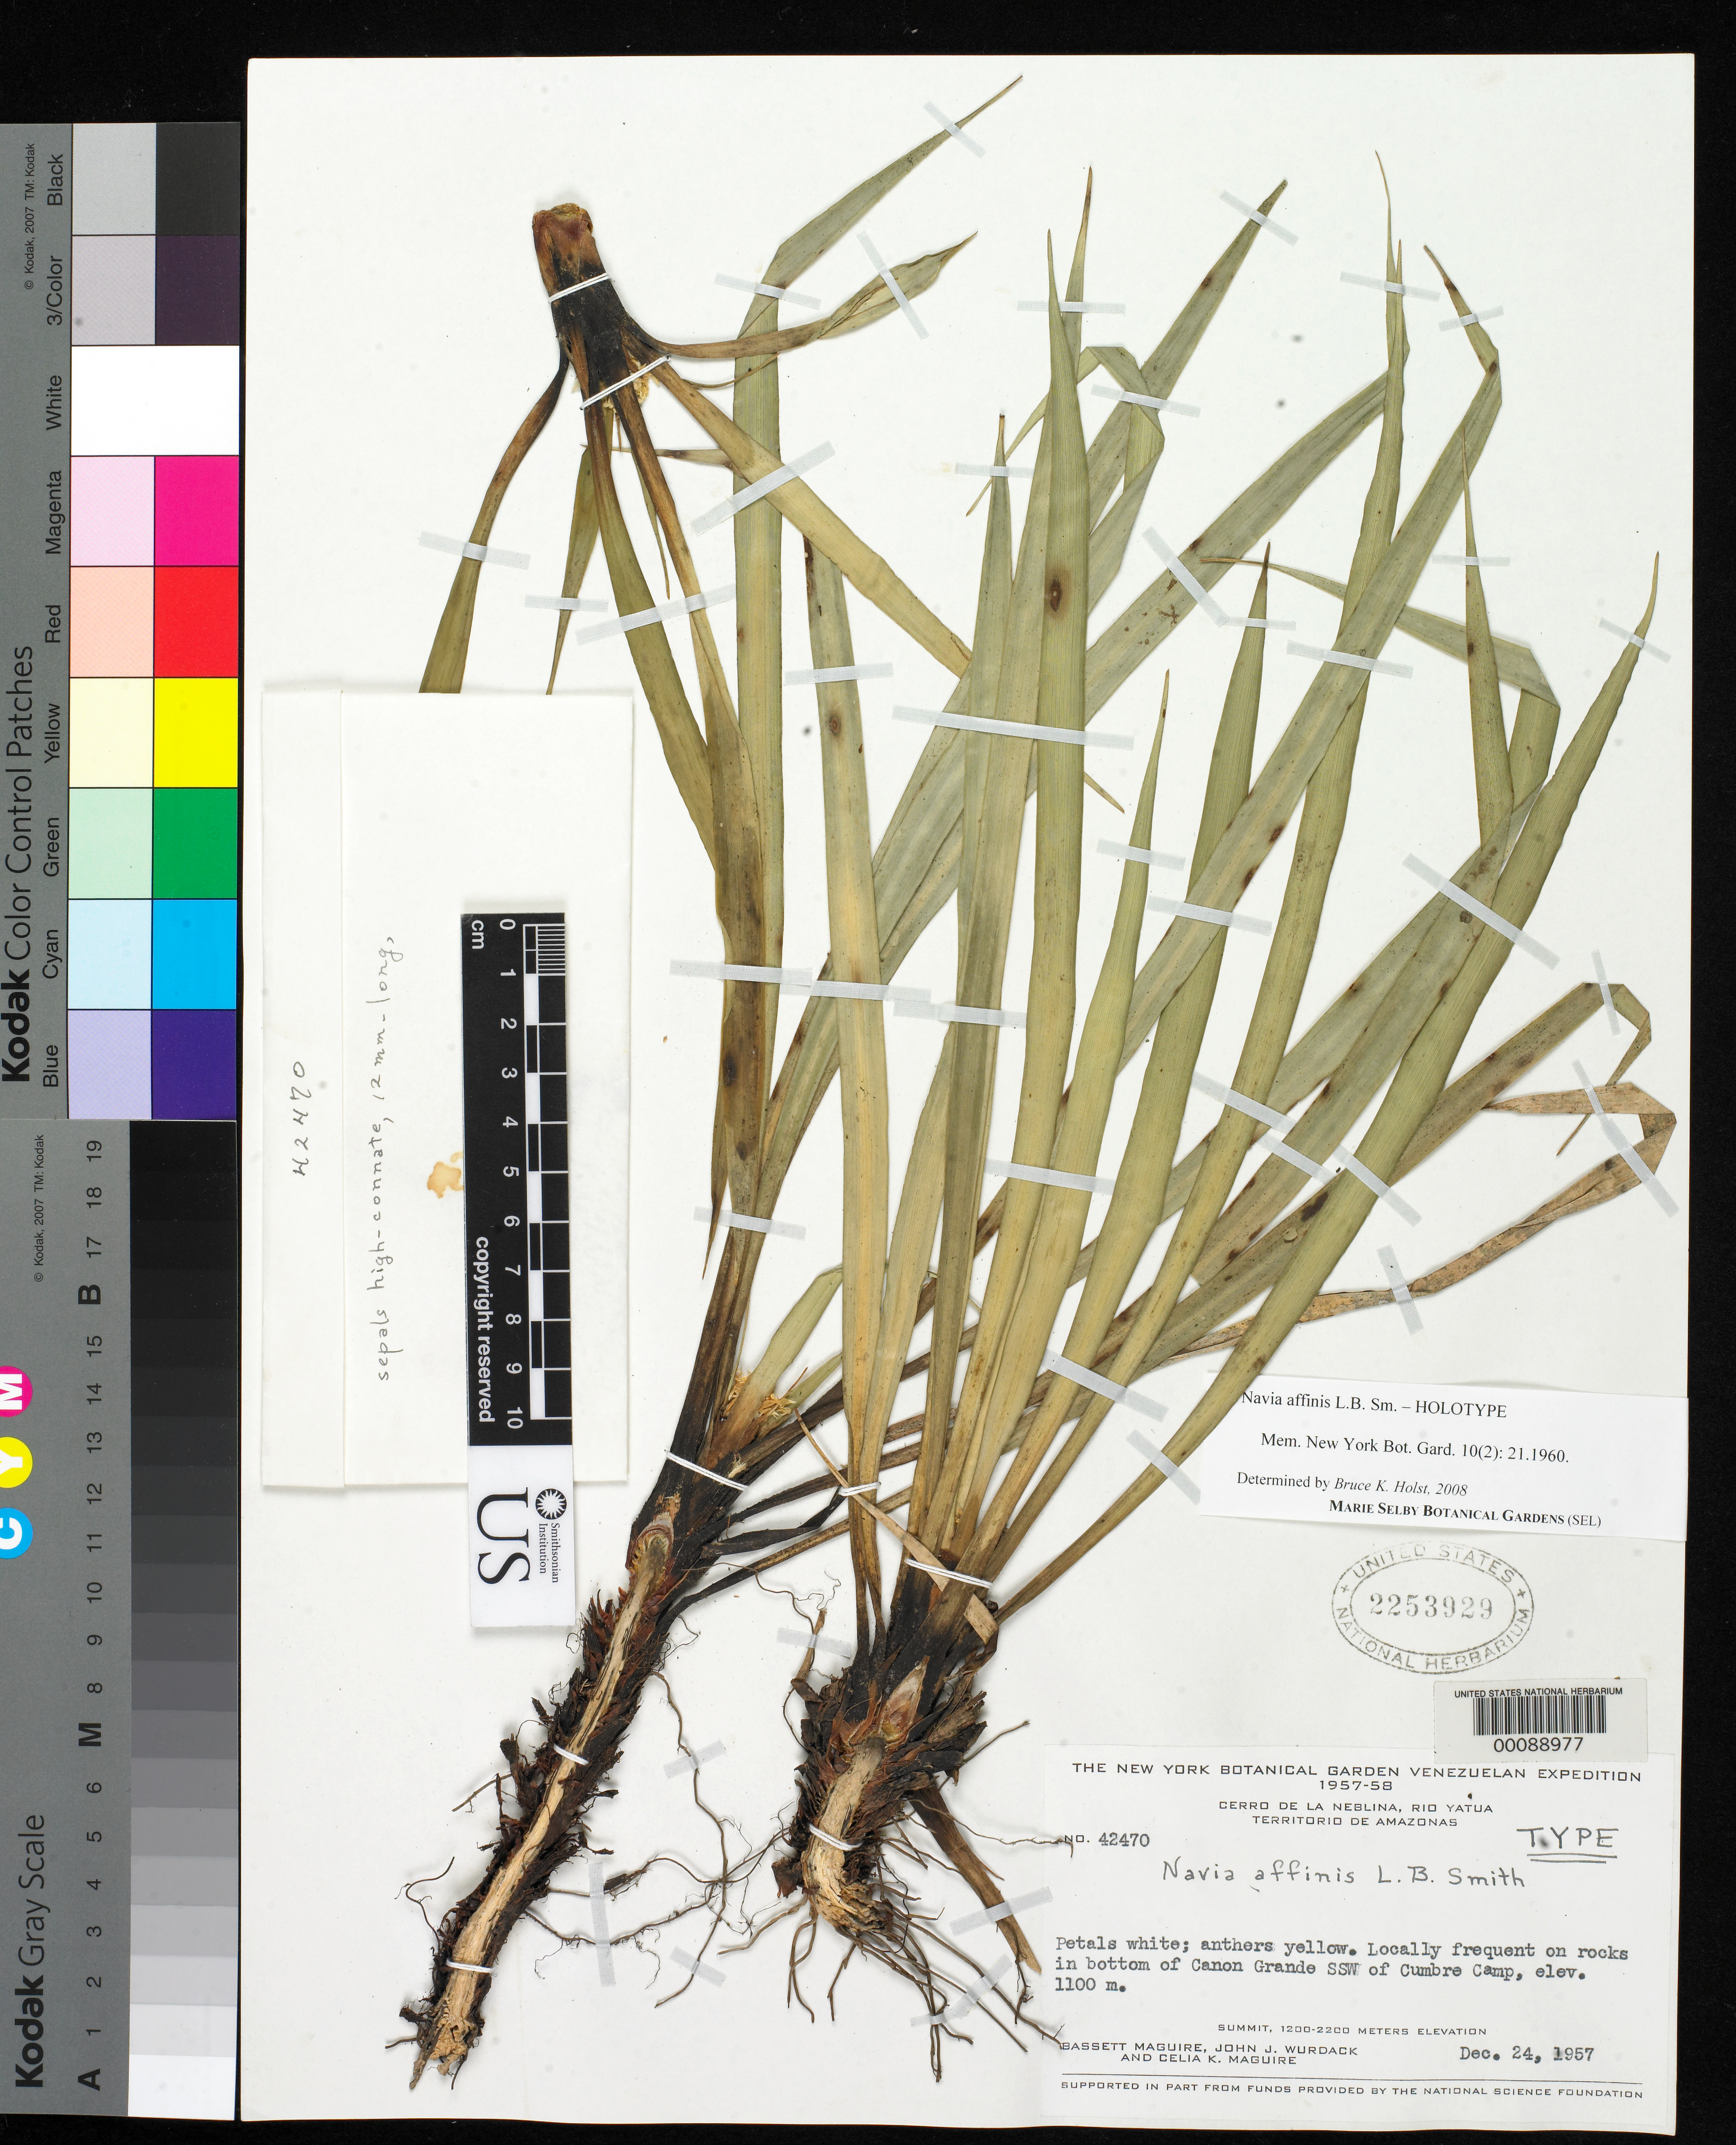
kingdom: Plantae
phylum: Tracheophyta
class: Liliopsida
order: Poales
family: Bromeliaceae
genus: Navia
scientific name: Navia affinis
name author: L.B. Sm.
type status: Holotype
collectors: B. Maguire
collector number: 42470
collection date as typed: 24 Dec 1957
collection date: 1957-12-24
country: Venezuela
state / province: Amazonas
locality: Cerro de La Neblina, Rio Yatua, Canon Grande.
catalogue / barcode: US 2253929